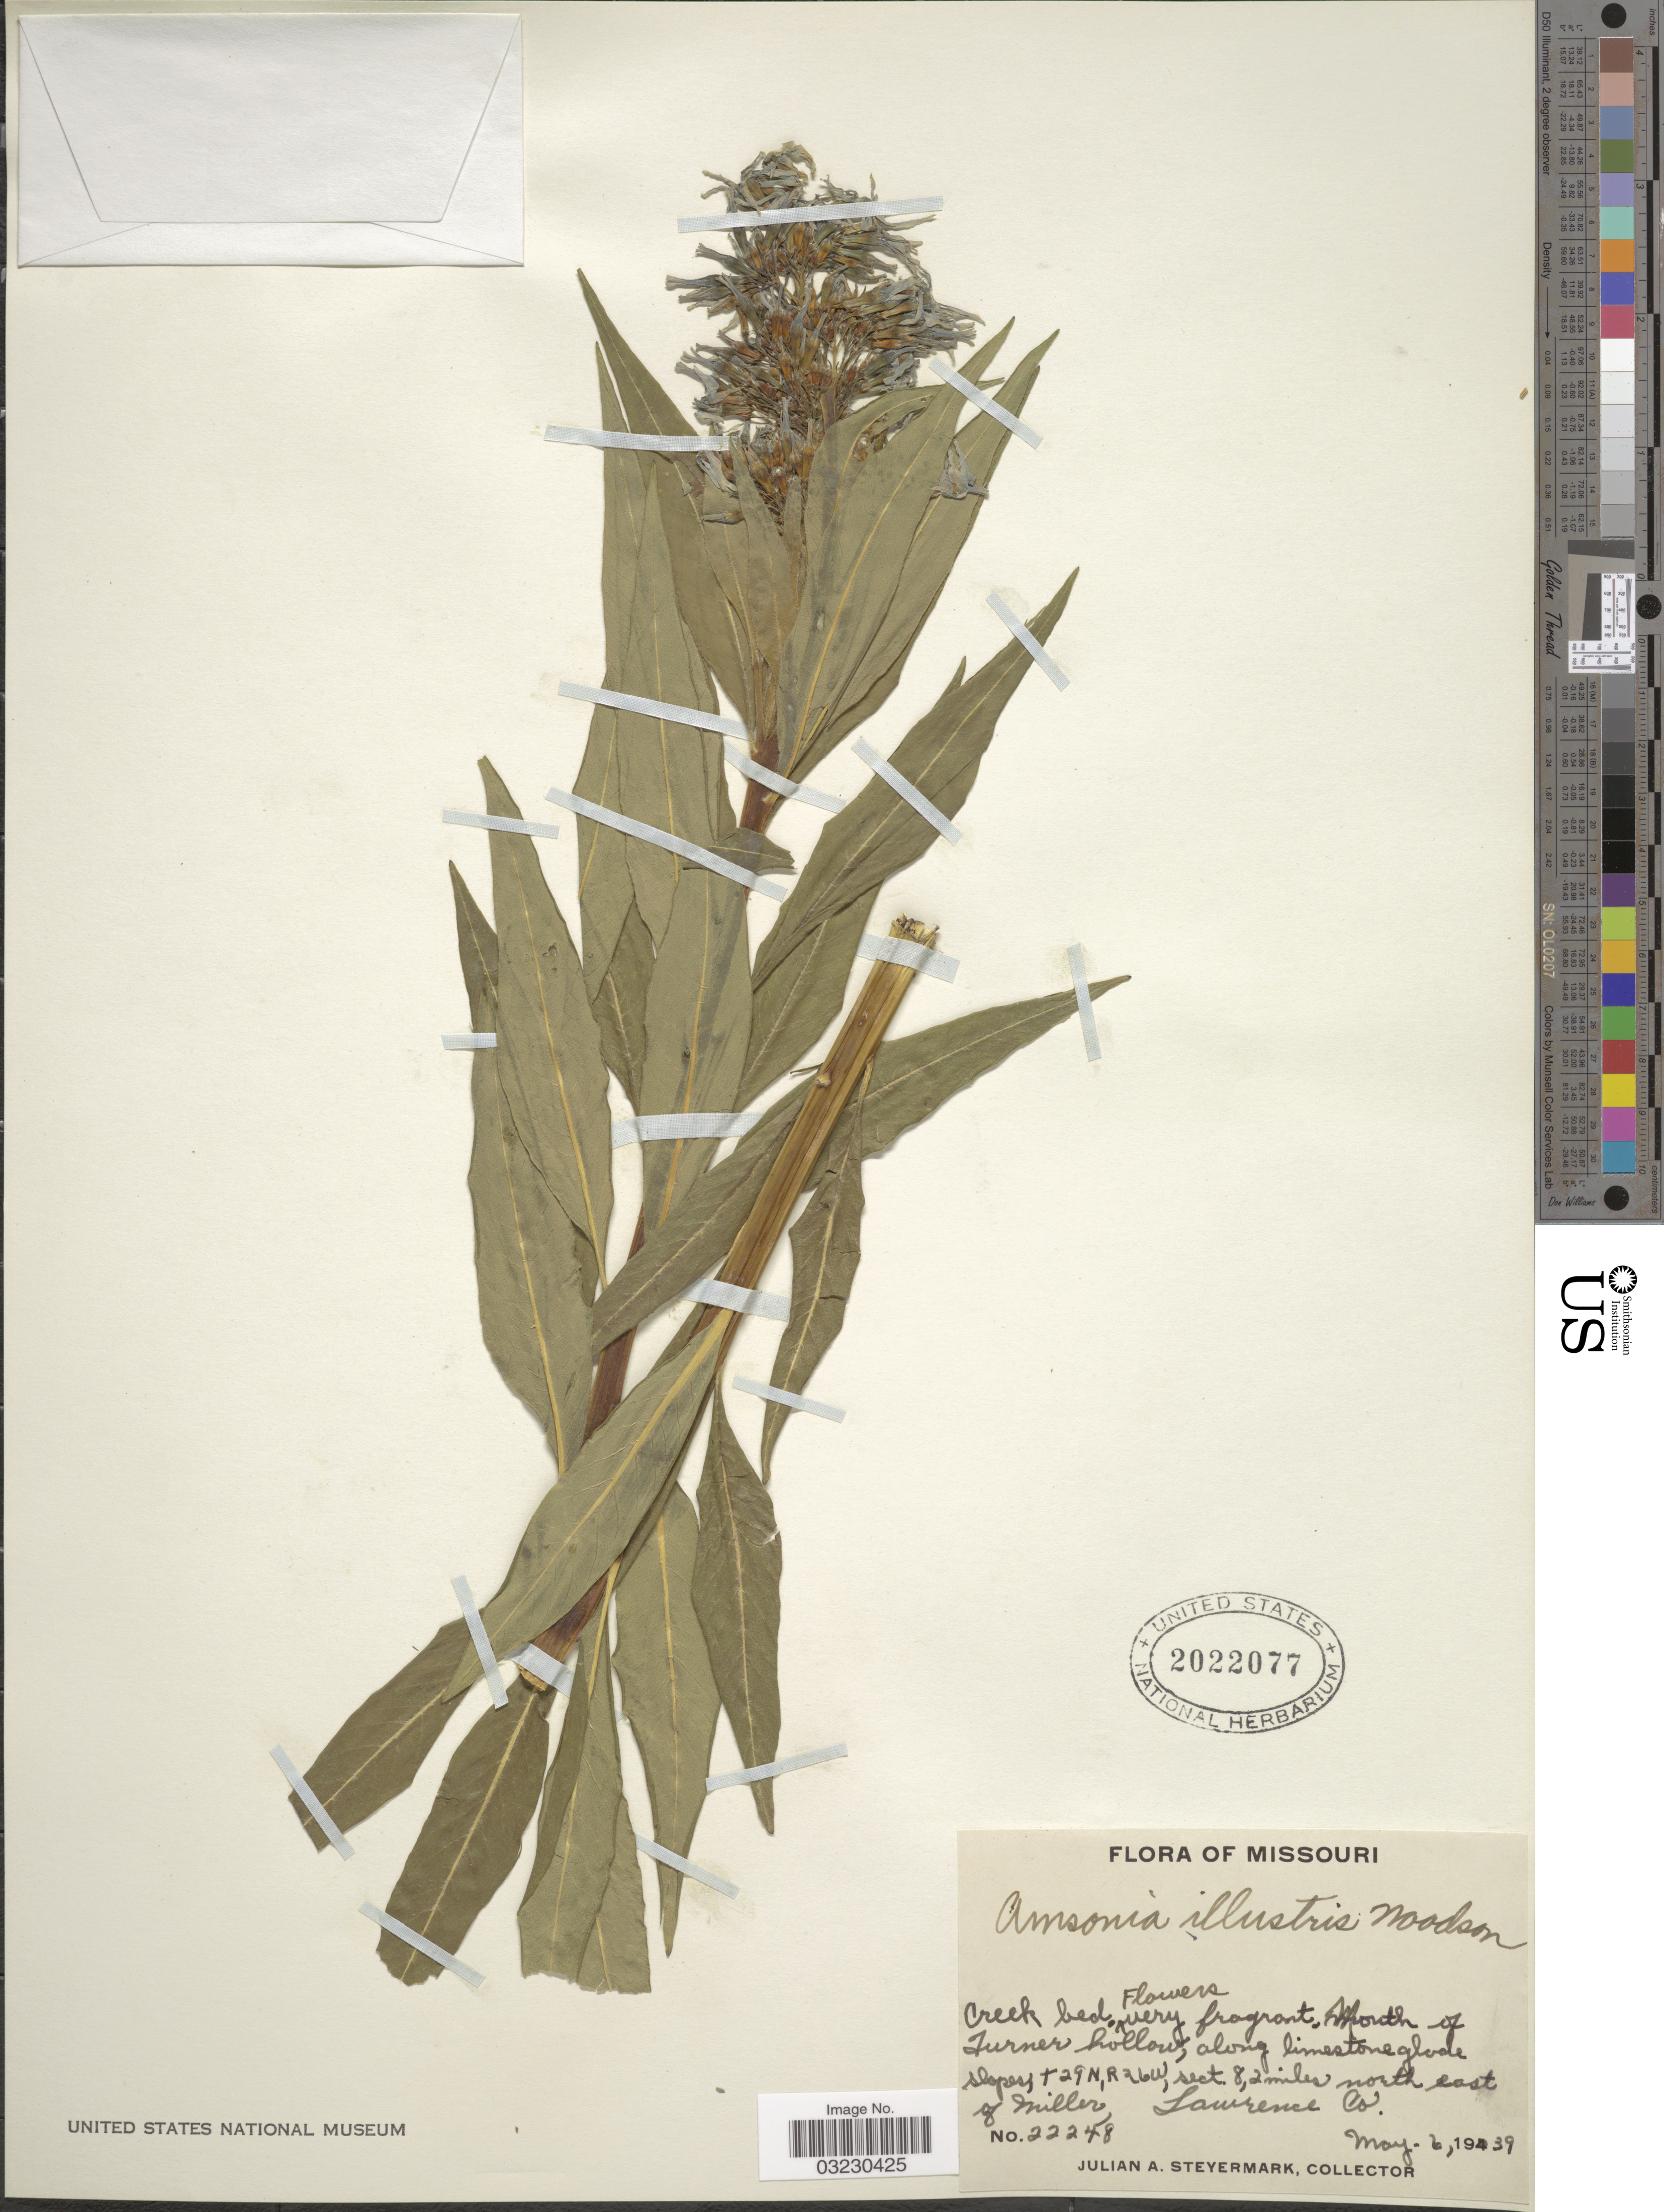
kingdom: Plantae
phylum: Tracheophyta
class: Magnoliopsida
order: Gentianales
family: Apocynaceae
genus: Amsonia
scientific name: Amsonia illustris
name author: Woodson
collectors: J. Steyermark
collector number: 22248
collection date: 1939-05-06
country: United States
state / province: Missouri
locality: Mouth of Turner hollow, along limestone glade slopes, T29N, R26W, sect. 8,2 miles north of east of Miller, Lawrence Co.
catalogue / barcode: US 2022077